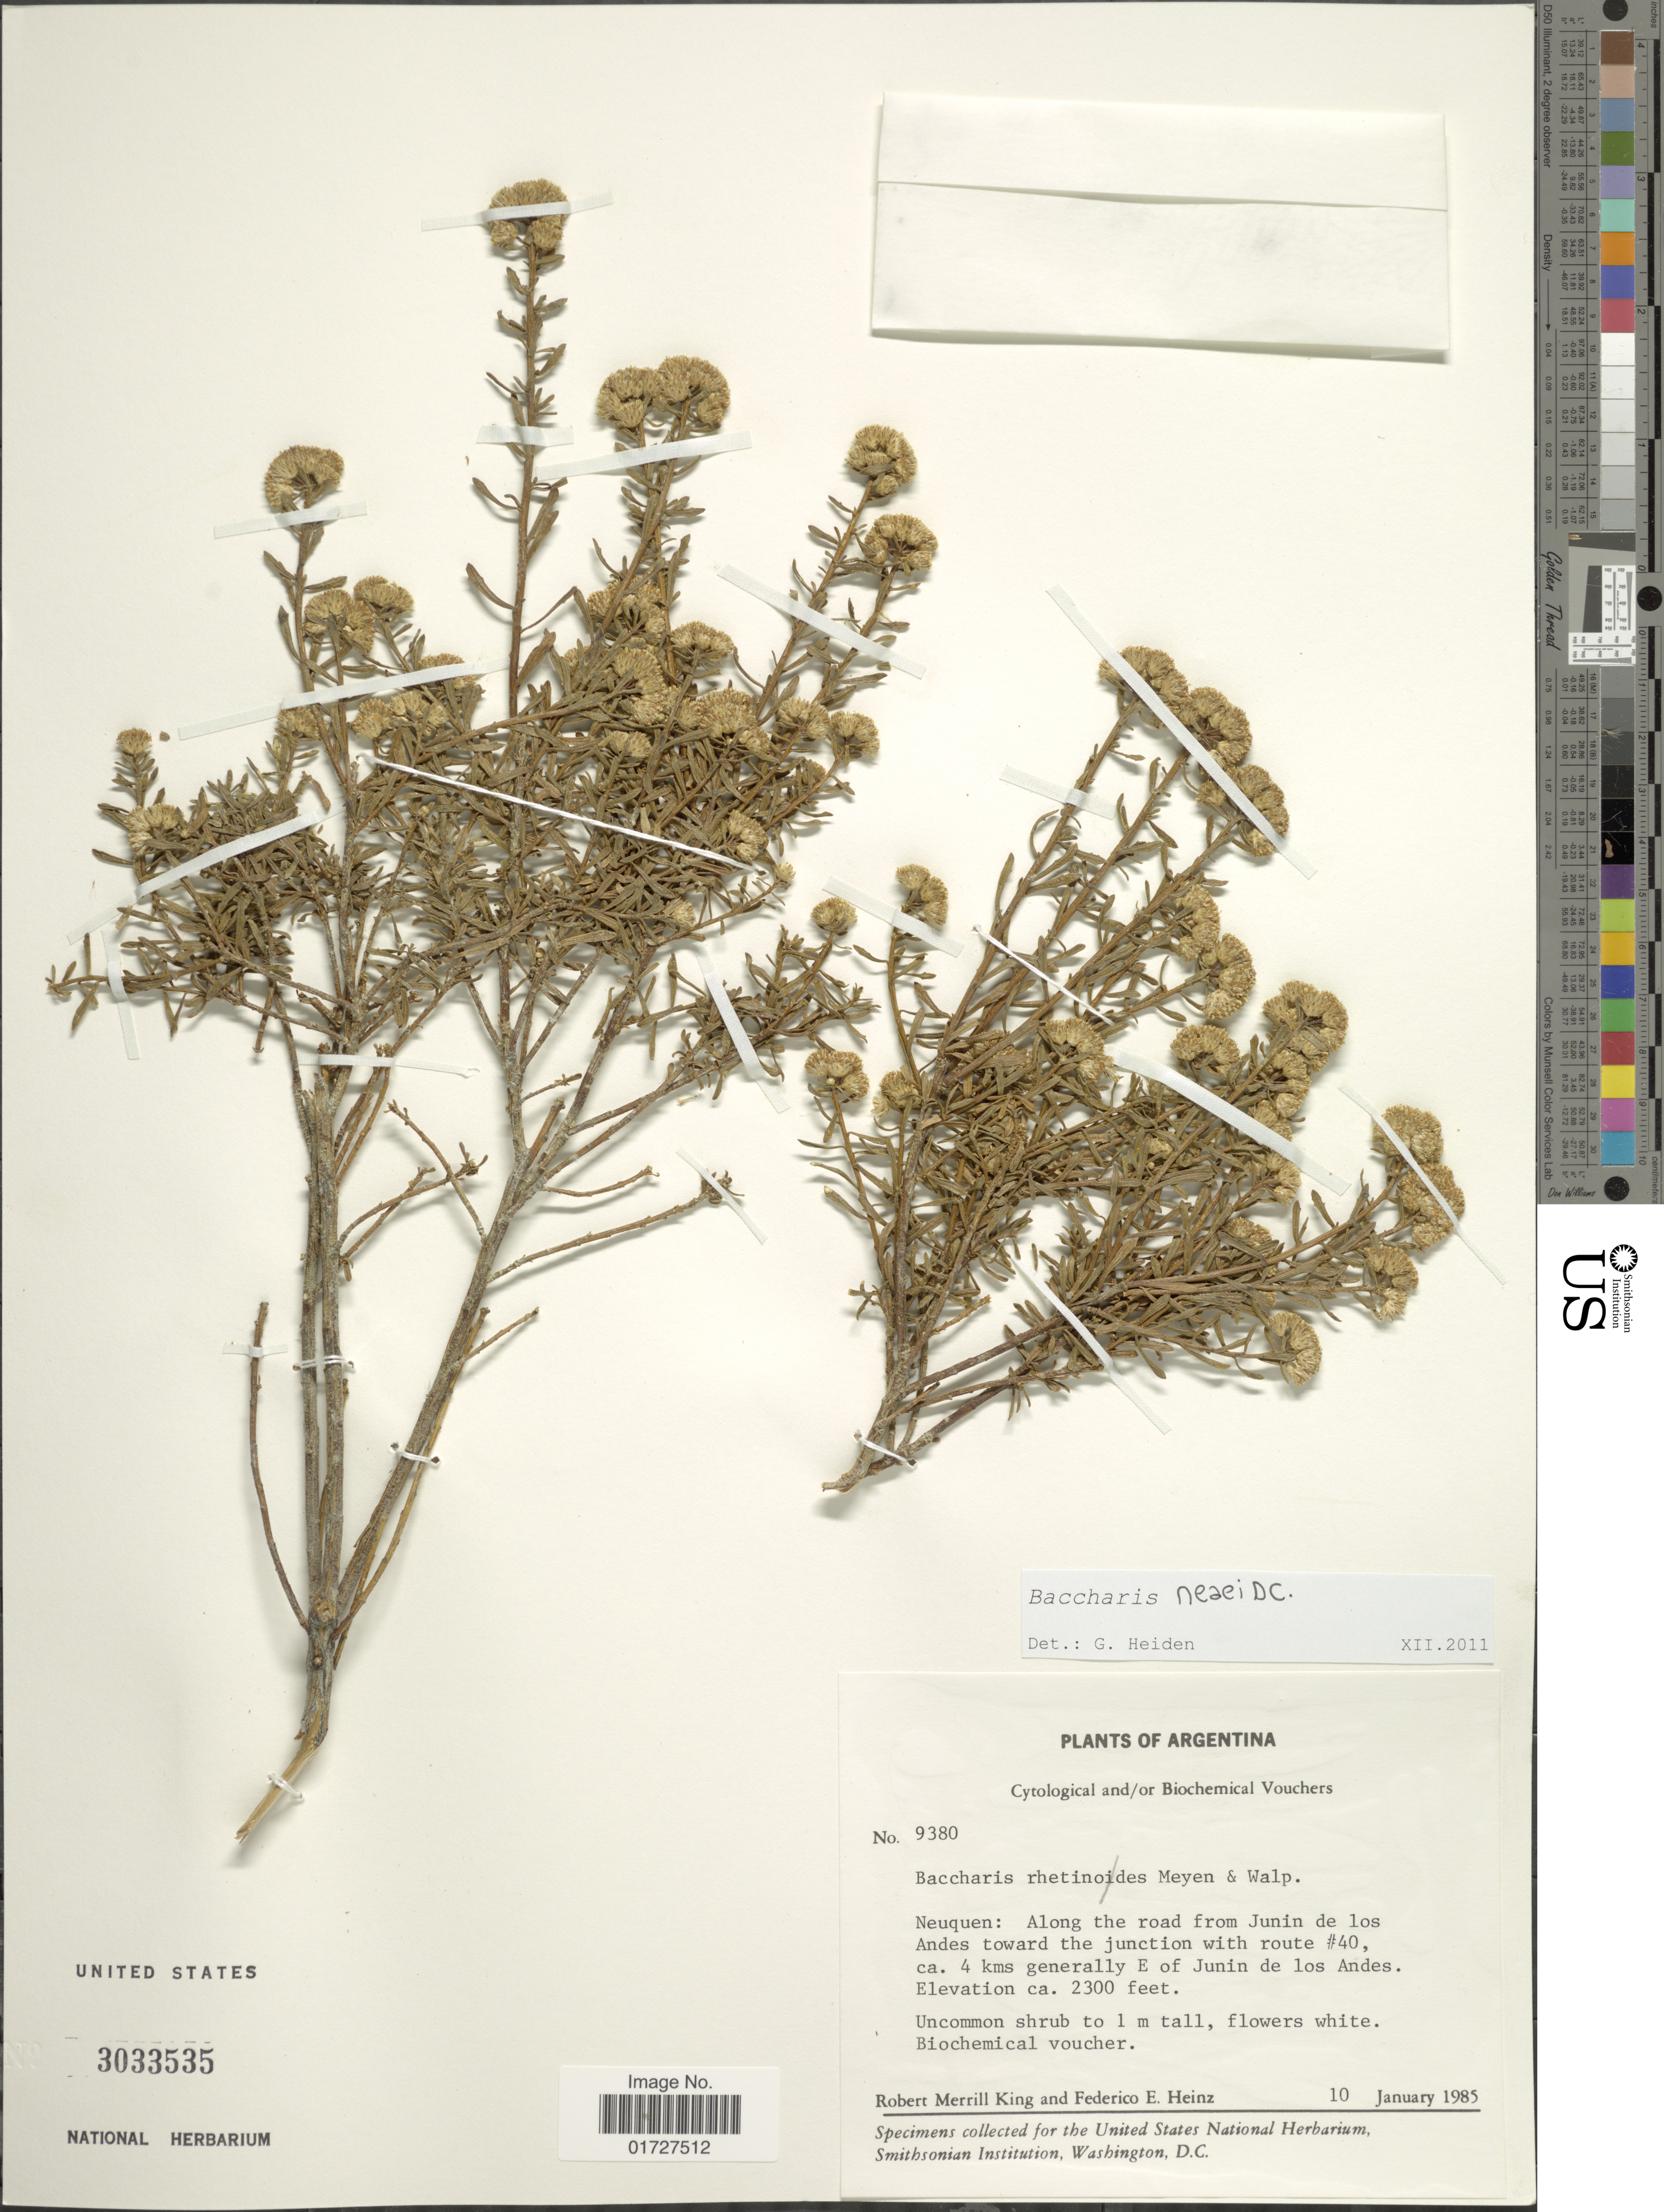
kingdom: Plantae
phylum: Tracheophyta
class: Magnoliopsida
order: Asterales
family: Asteraceae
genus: Baccharis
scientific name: Baccharis neaei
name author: DC.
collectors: R. M. King & F. Heinz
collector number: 9380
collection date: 1985-01-10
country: Argentina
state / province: Neuquen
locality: Along the road from Junin de los andes toward the junction with route #40, ca 4 kms generally E of Junin de los Andes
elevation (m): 701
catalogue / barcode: US 3033535